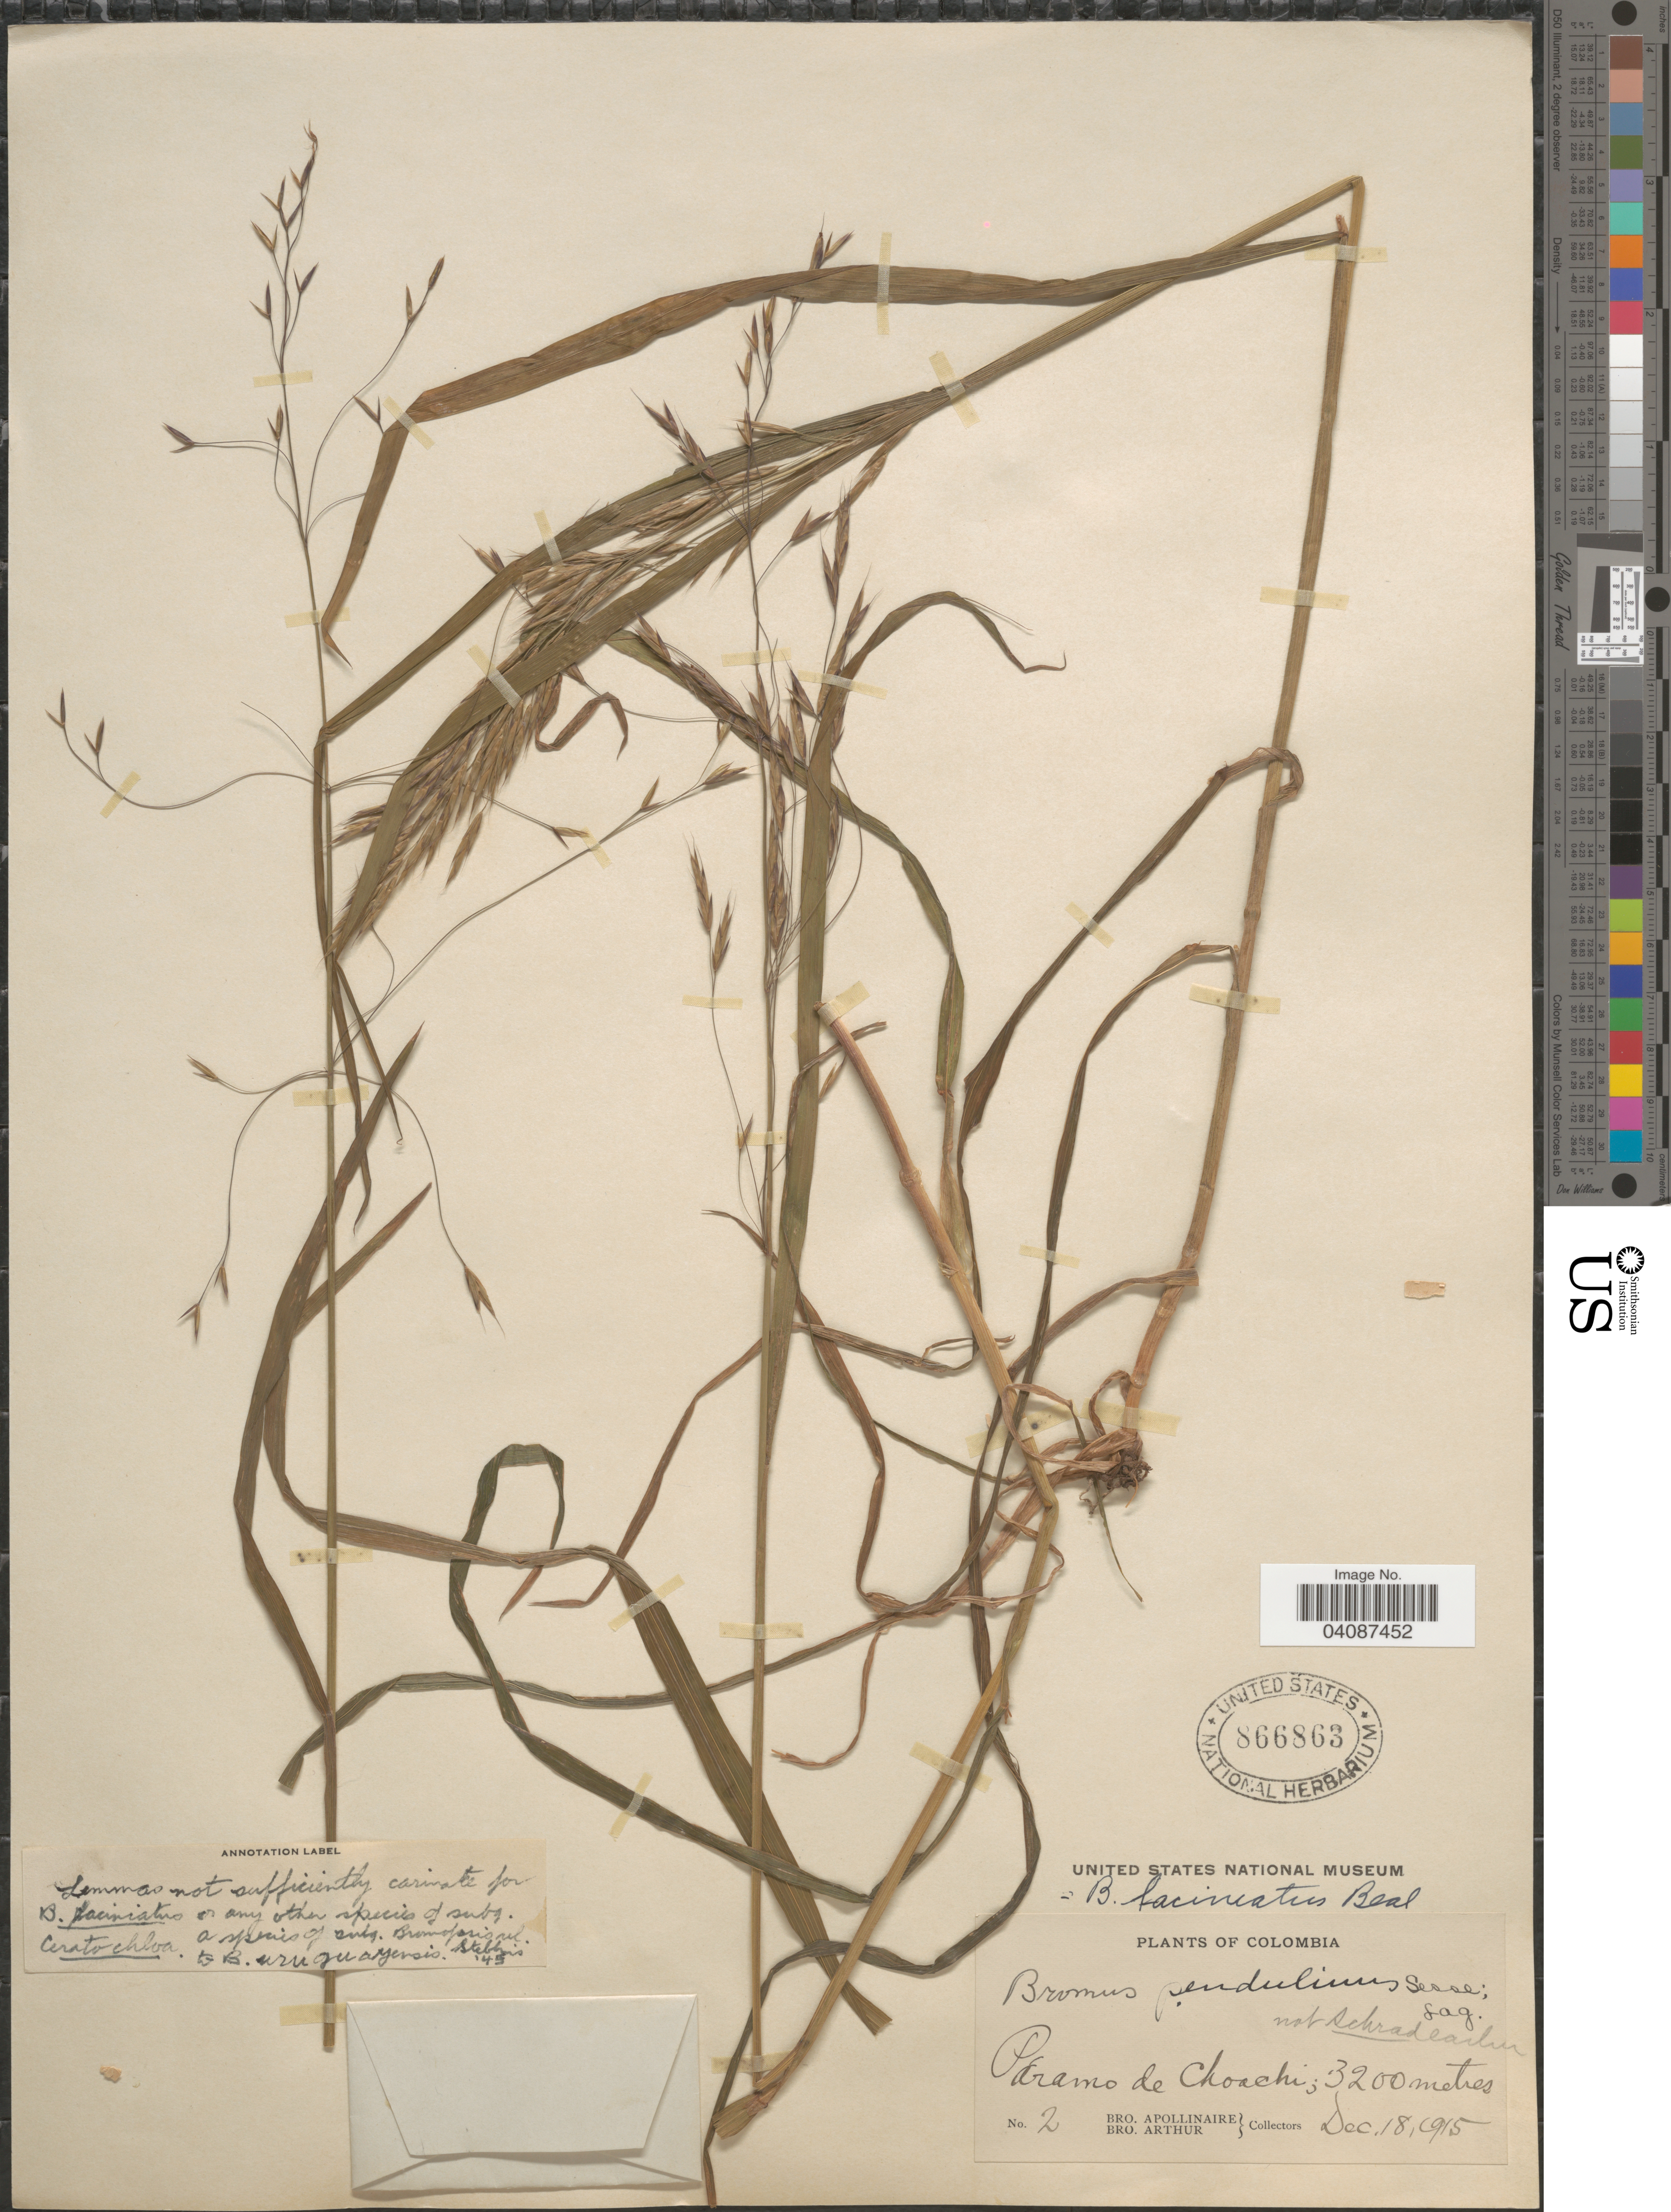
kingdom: Plantae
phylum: Tracheophyta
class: Liliopsida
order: Poales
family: Poaceae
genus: Bromus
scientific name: Bromus sp.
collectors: Bro. Apollinaire & Bro. Arthur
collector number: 2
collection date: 1915-12-18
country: Colombia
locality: Páramo de Choachi.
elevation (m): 3200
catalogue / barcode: US 866863